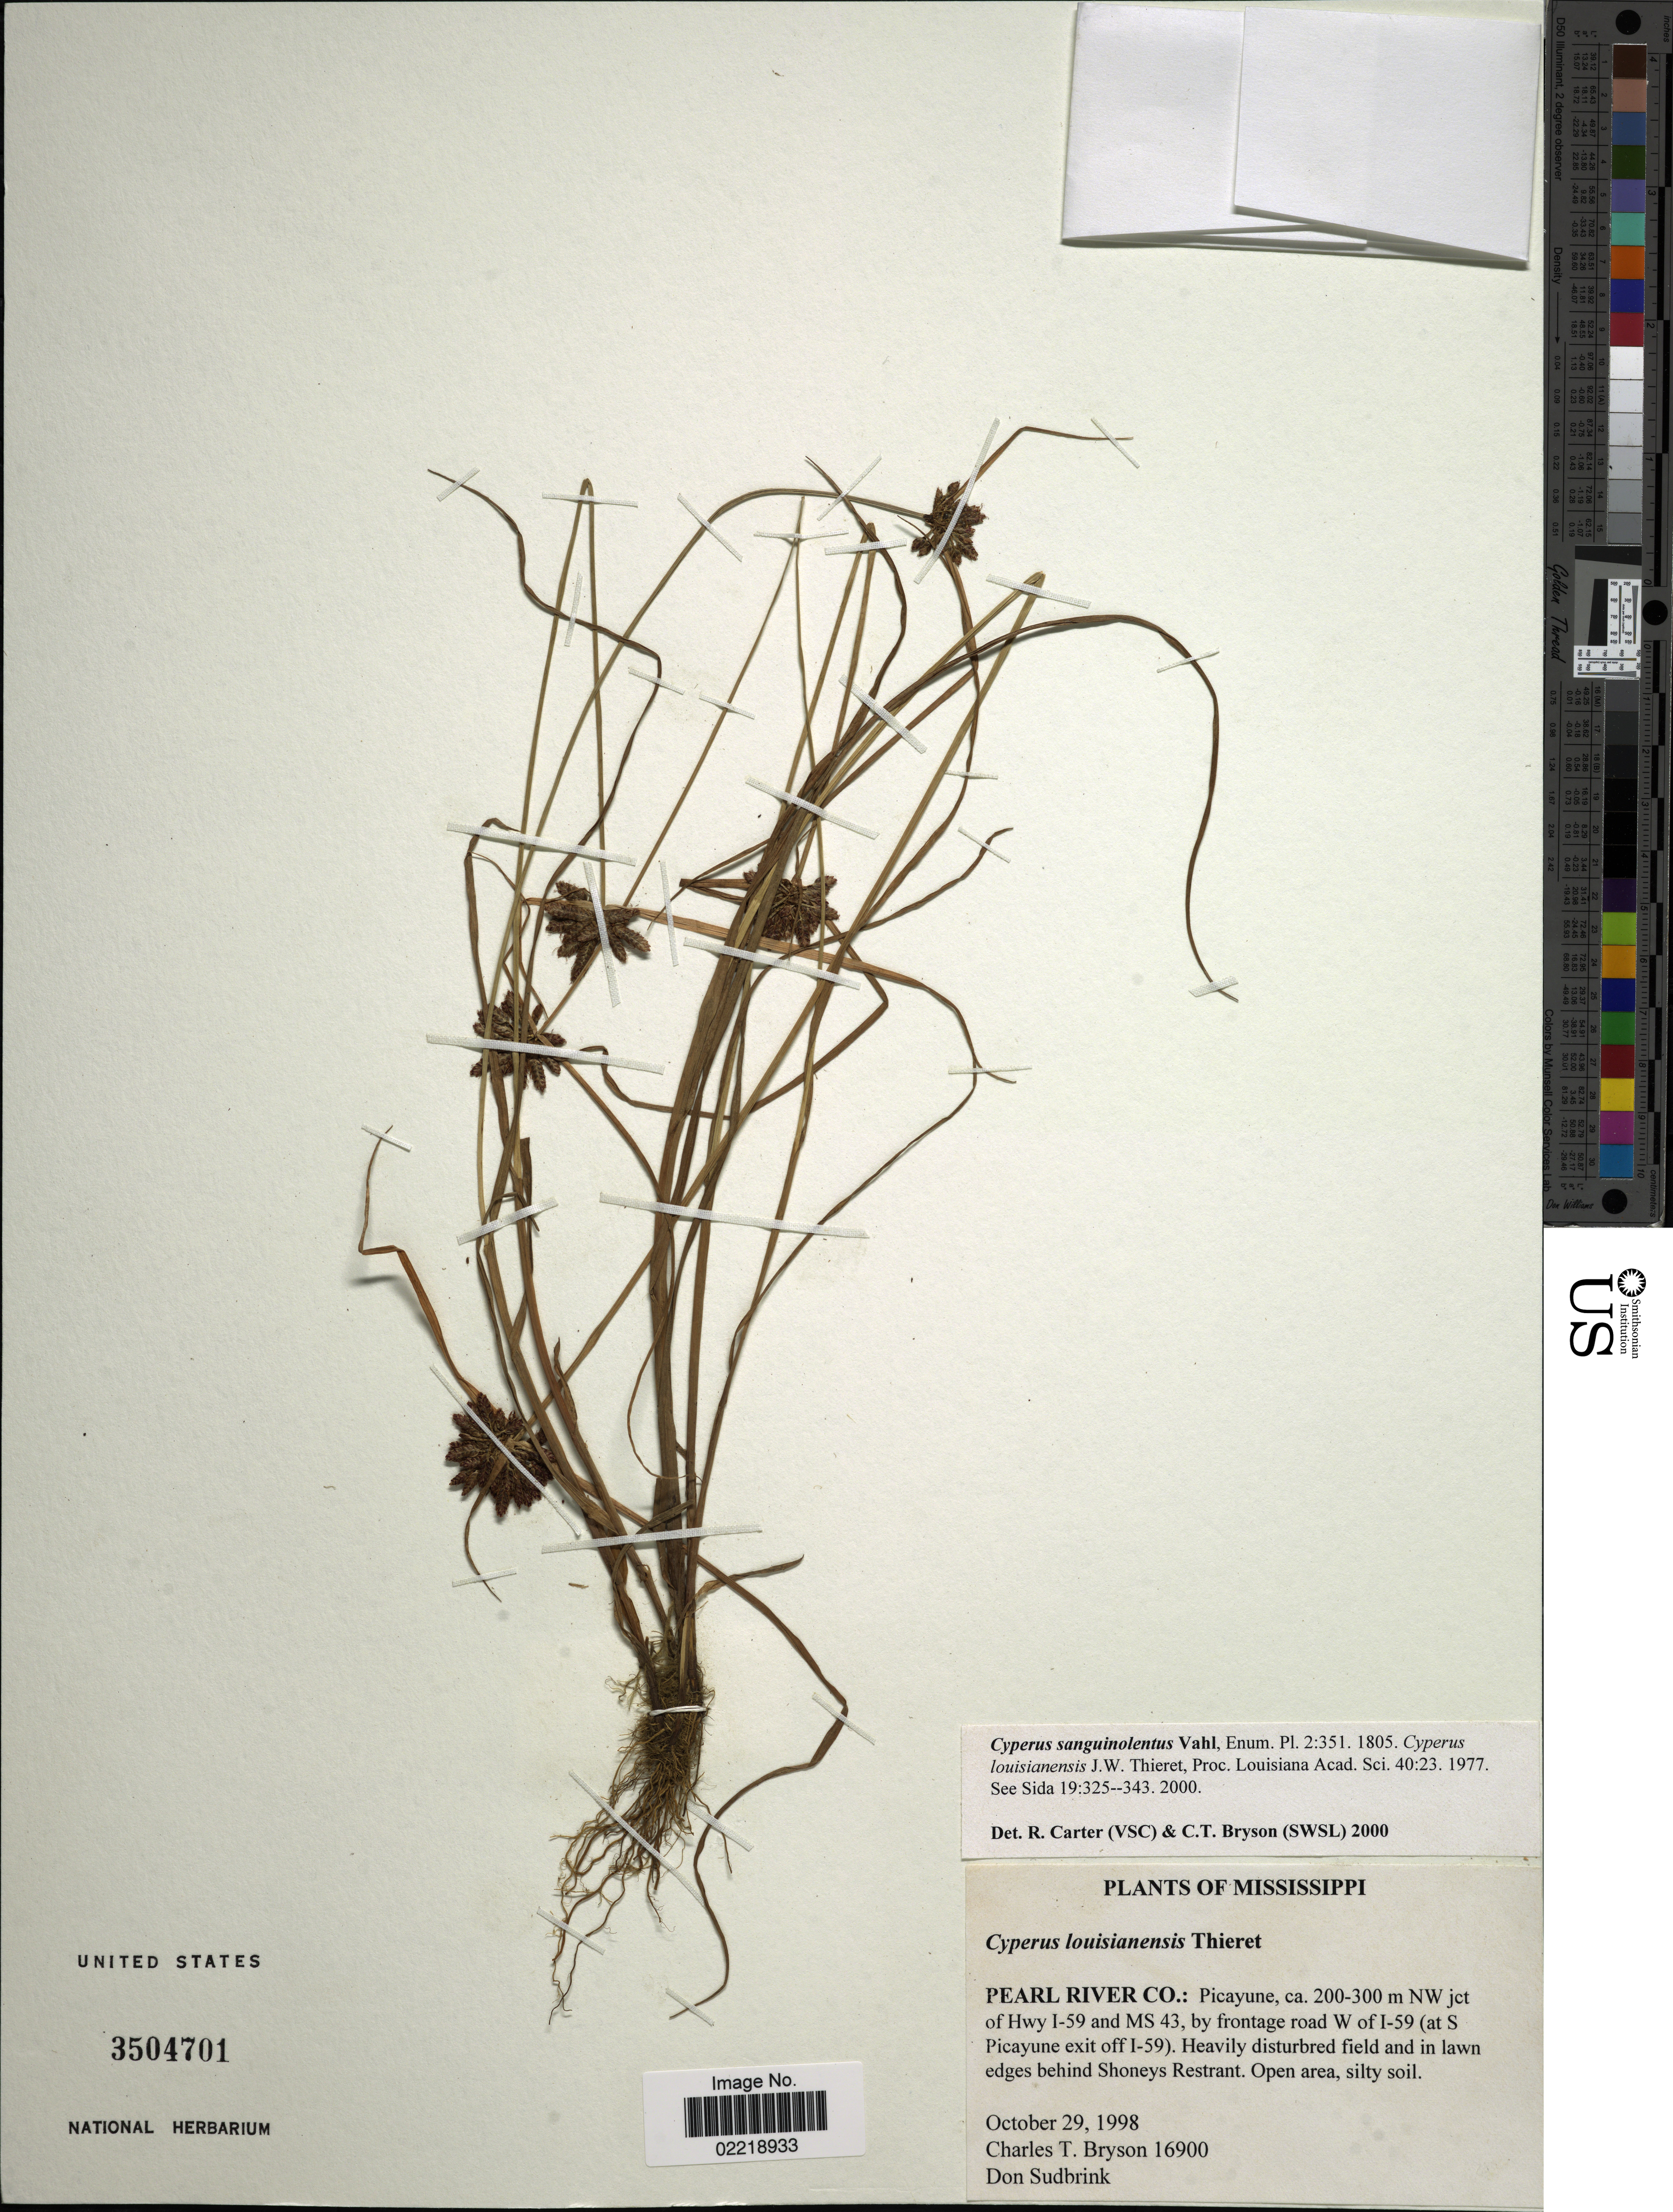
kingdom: Plantae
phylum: Tracheophyta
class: Liliopsida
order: Poales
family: Cyperaceae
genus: Cyperus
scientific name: Cyperus sanguinolentus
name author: Vahl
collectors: C. Bryson & D. Sudbrink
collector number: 16900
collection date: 1998-10-29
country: United States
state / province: Mississippi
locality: Pearl River Co: Picayune, ca 200-300 m NW jct of Hwy I-59 and MS 43, by frontage road W of I-59 (at S Picayune exit off I-59). Heavily disturbed field and in lawn edges behind Shoneys Restrant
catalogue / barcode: US 3504701